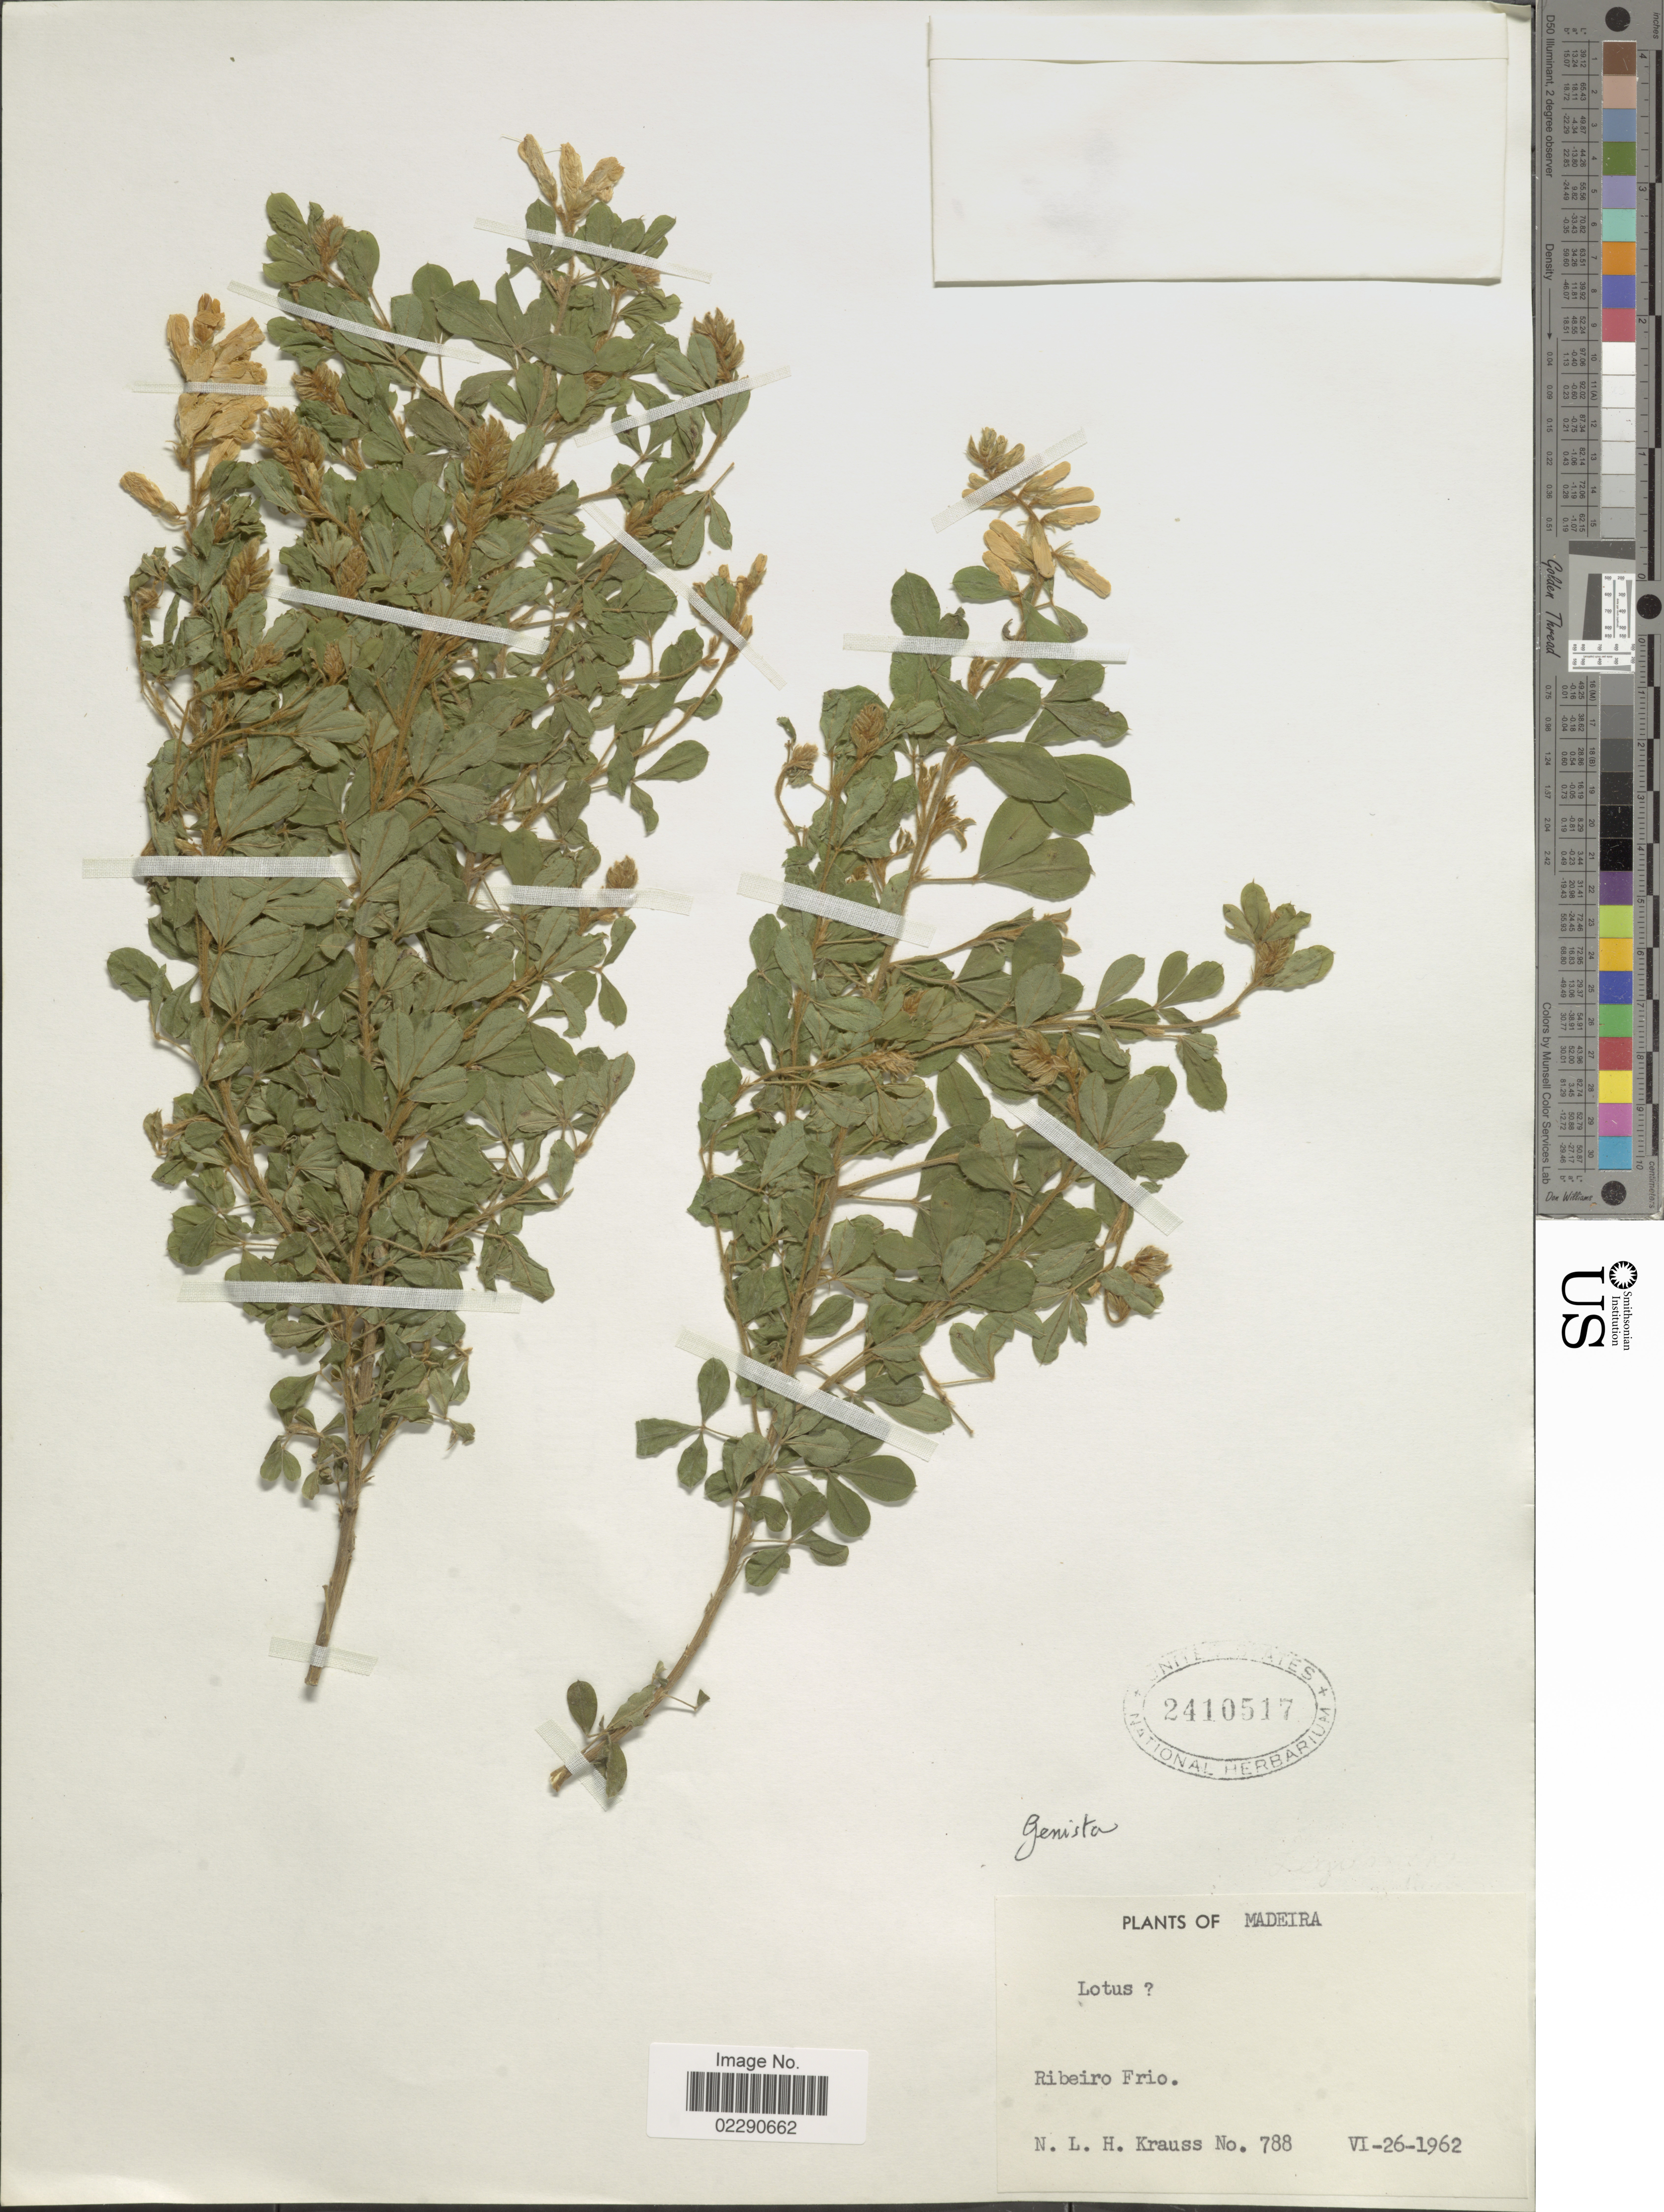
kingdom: Plantae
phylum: Tracheophyta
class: Magnoliopsida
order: Fabales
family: Fabaceae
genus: Genista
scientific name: Genista sp.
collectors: N. Krauss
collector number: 788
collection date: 1962-06-26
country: Portugal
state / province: Madeira (Aut. Reg.)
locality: Ribeiro Frio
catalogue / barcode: US 2410517